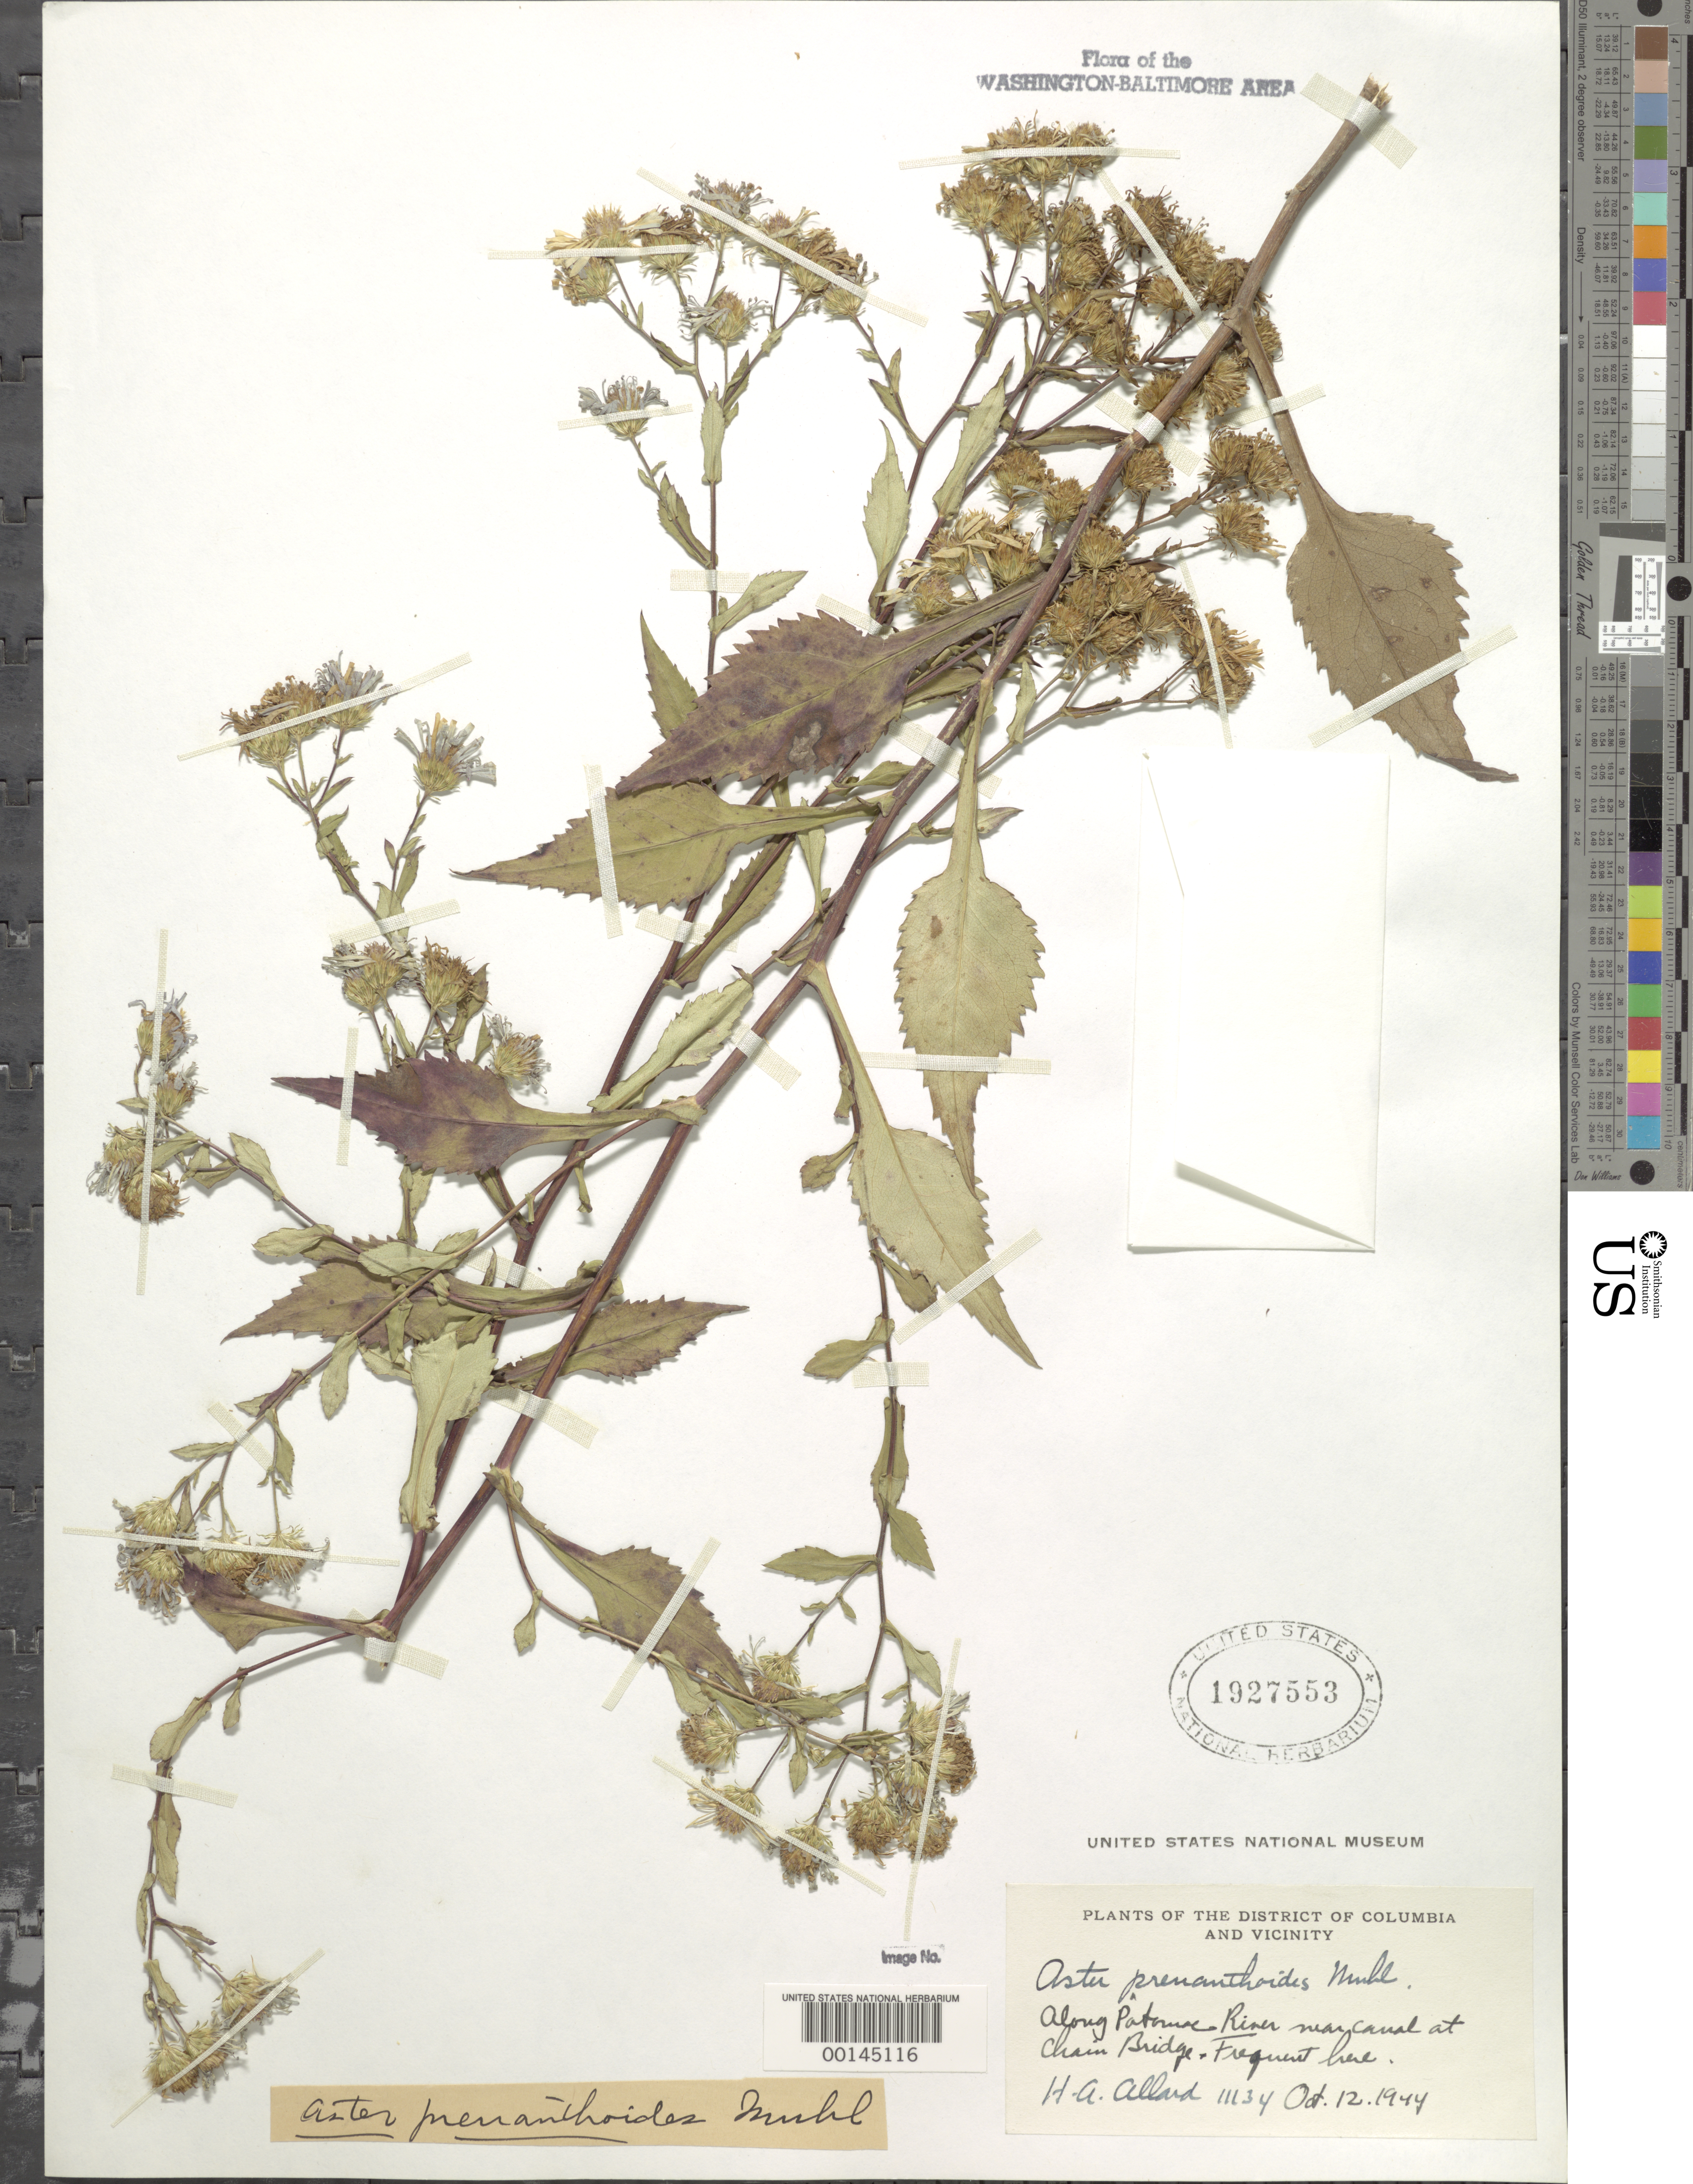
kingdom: Plantae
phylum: Tracheophyta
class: Magnoliopsida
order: Asterales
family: Asteraceae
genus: Symphyotrichum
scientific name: Symphyotrichum prenanthoides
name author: (Muhl. ex Willd.) G.L. Nesom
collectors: H. A. Allard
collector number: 11134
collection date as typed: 12 Oct 1944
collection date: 1944-10-12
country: United States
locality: Potomac River near canal at Chain Bridge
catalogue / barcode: US 1927553